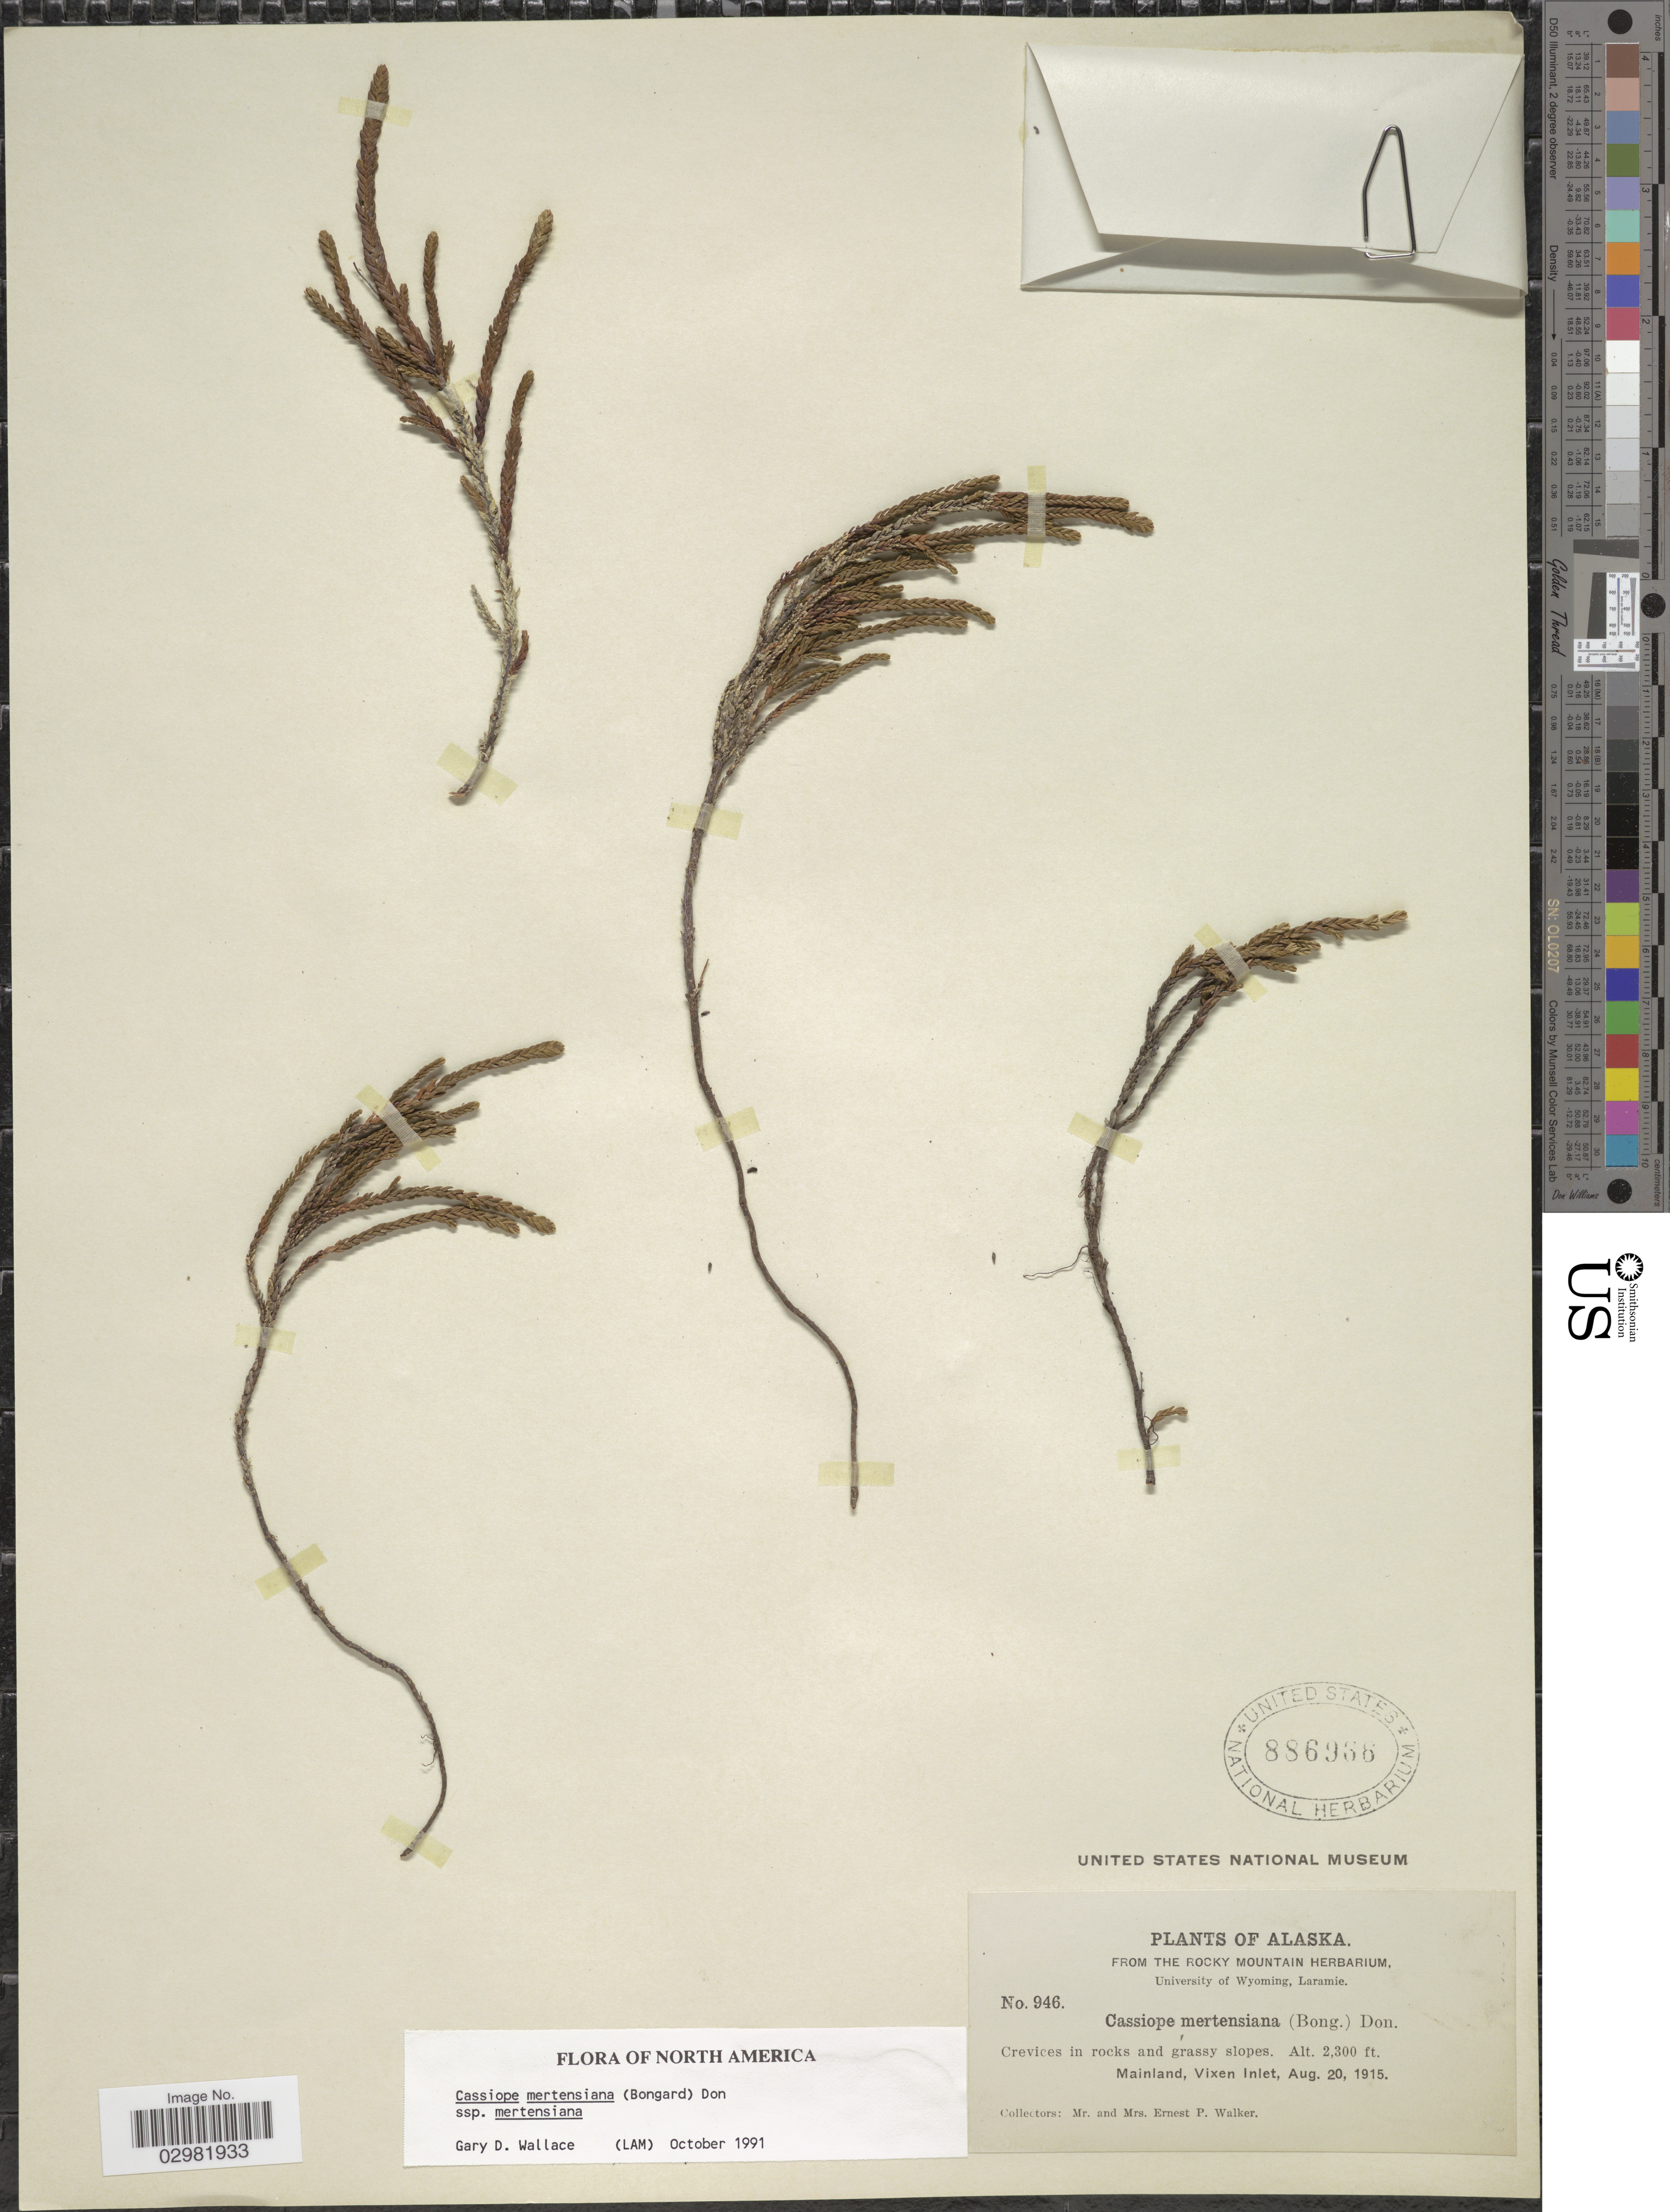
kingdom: Plantae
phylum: Tracheophyta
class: Magnoliopsida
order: Ericales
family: Ericaceae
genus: Cassiope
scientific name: Cassiope mertensiana subsp. mertensiana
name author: (Bong.) G. Don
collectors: E. P. Walker & E. Walker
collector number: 946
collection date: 1915-08-20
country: United States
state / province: Alaska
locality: Mainland, Vixen Inlet.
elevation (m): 701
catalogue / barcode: US 886966